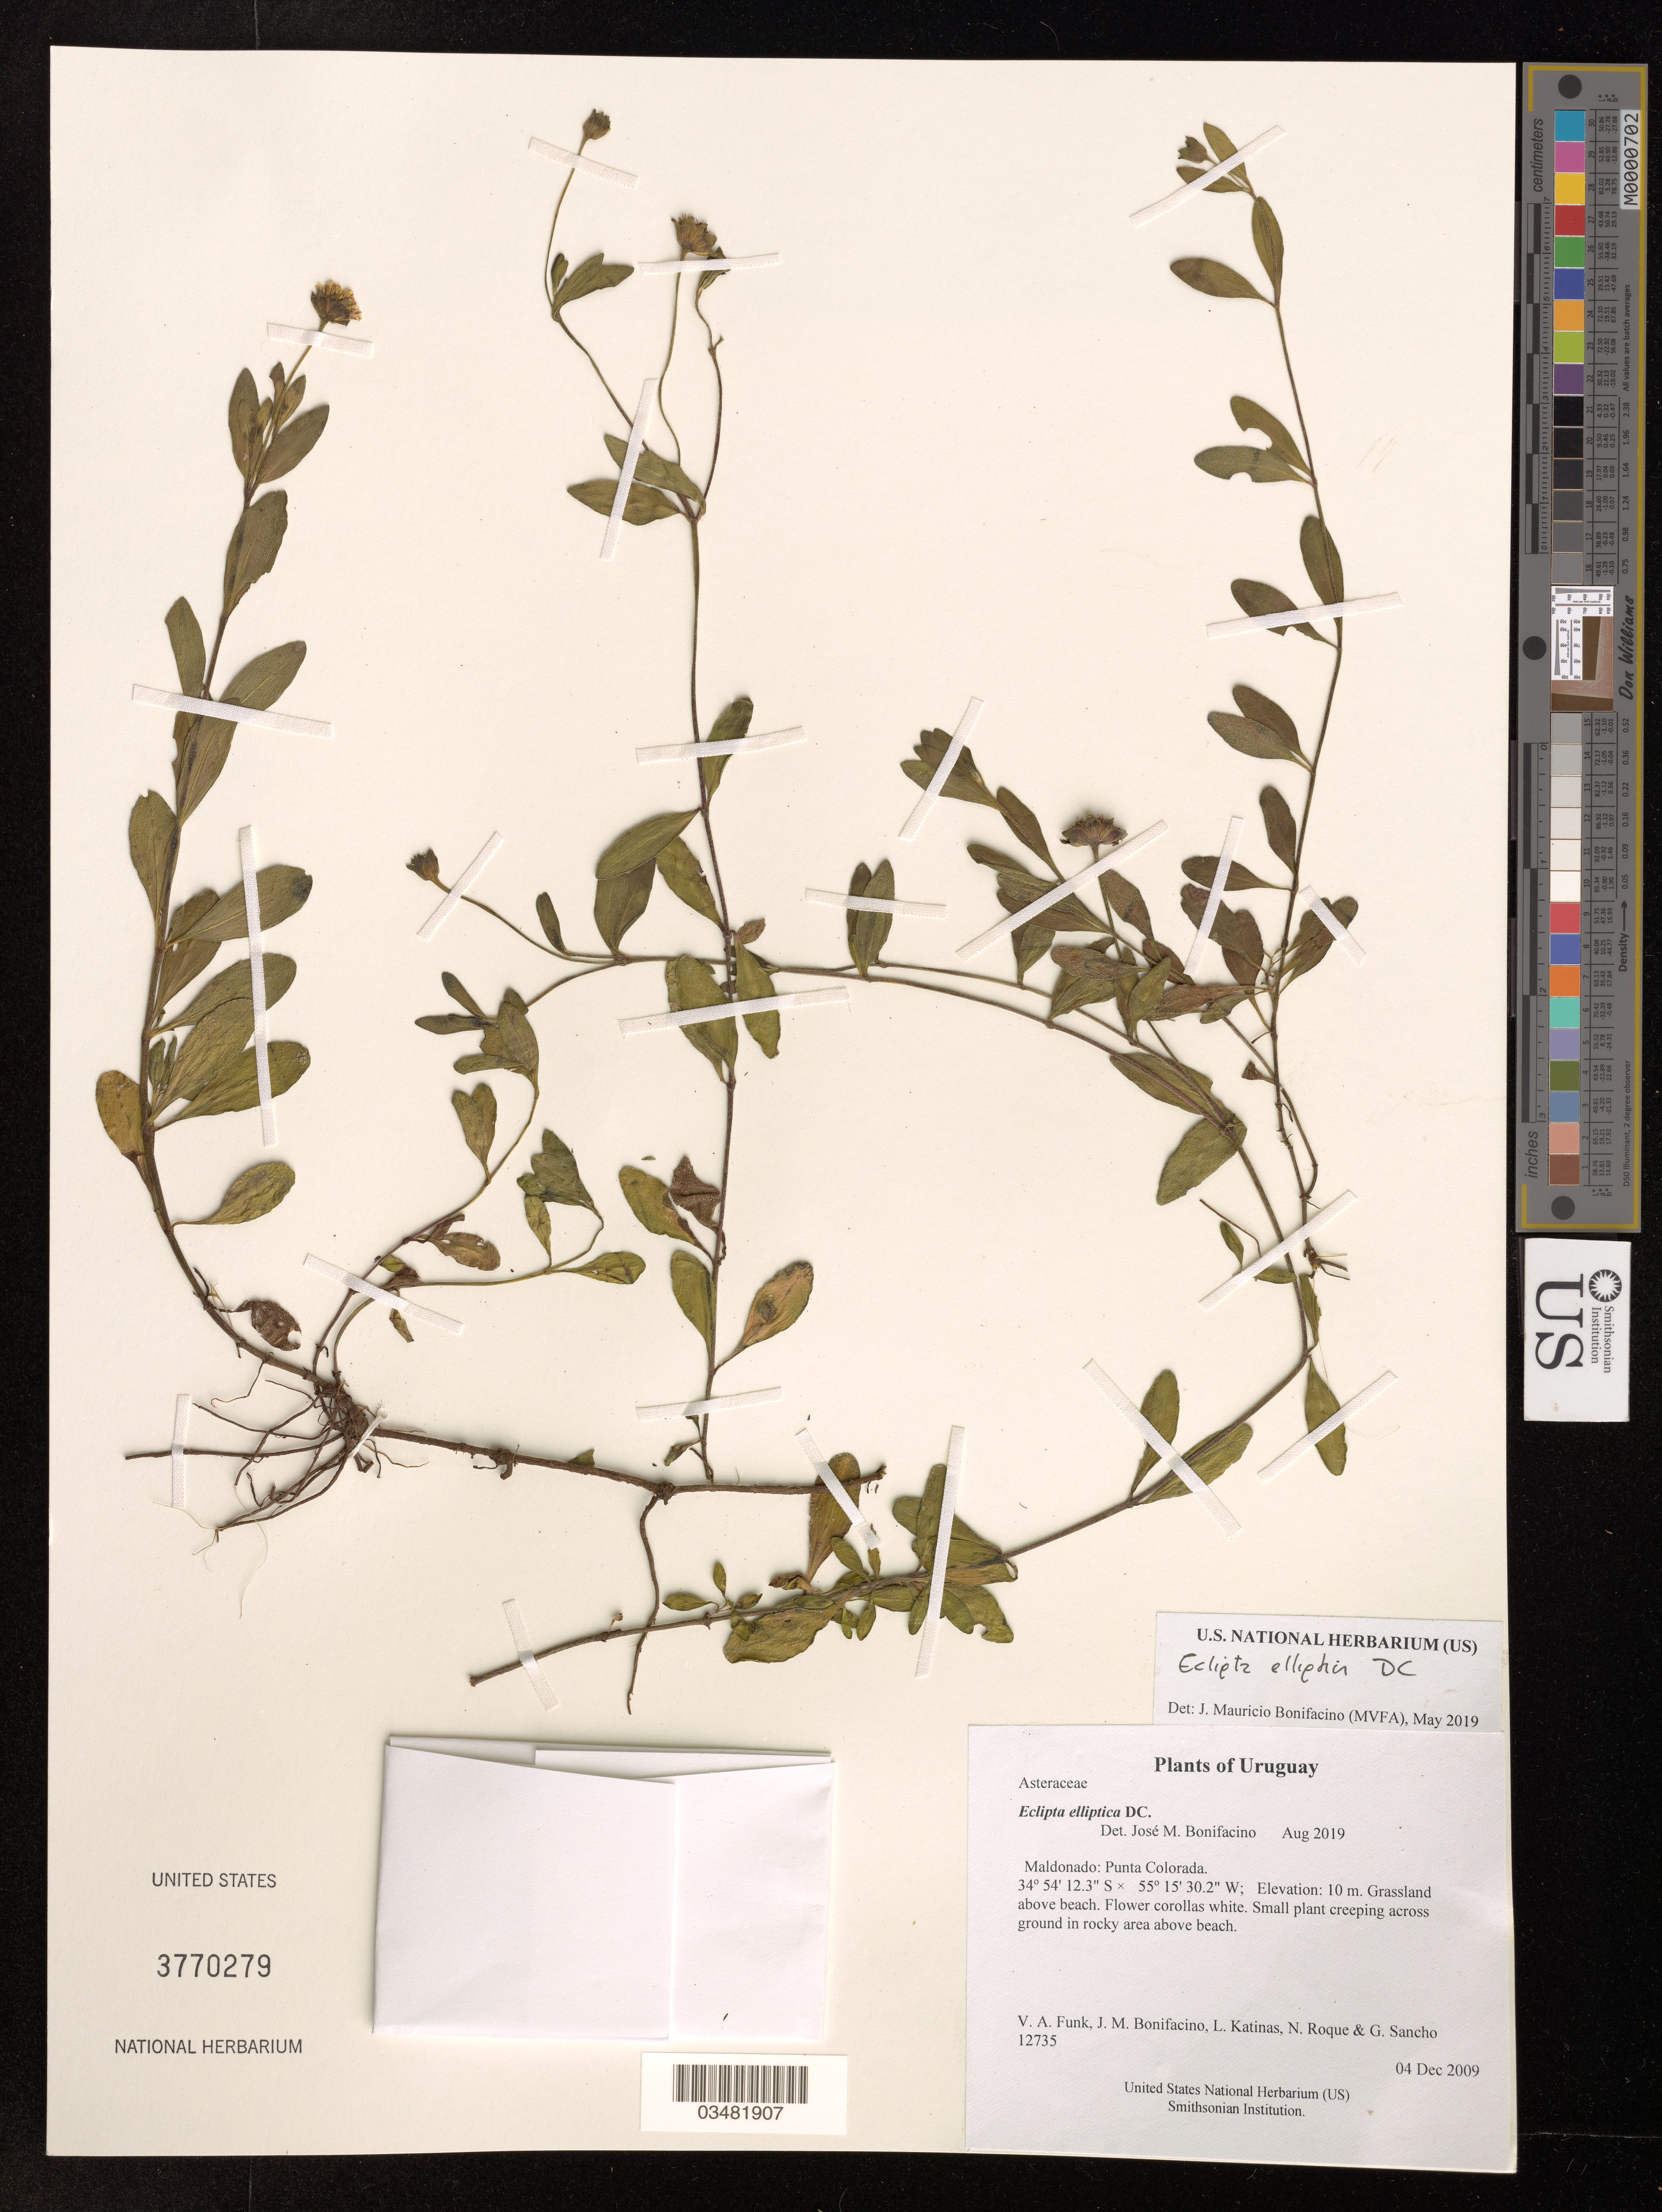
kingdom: Plantae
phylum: Tracheophyta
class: Magnoliopsida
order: Asterales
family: Asteraceae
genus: Eclipta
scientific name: Eclipta elliptica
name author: DC.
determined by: Bonifacino, José Mauricio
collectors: V. Funk, M. Bonifacino, L. Katinas & N. Roque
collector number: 12735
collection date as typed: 4 Dec 2009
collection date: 2009-12-04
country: Uruguay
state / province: Maldonado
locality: Punta Colorada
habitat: Grassland above beach.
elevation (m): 10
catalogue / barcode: US 3770279